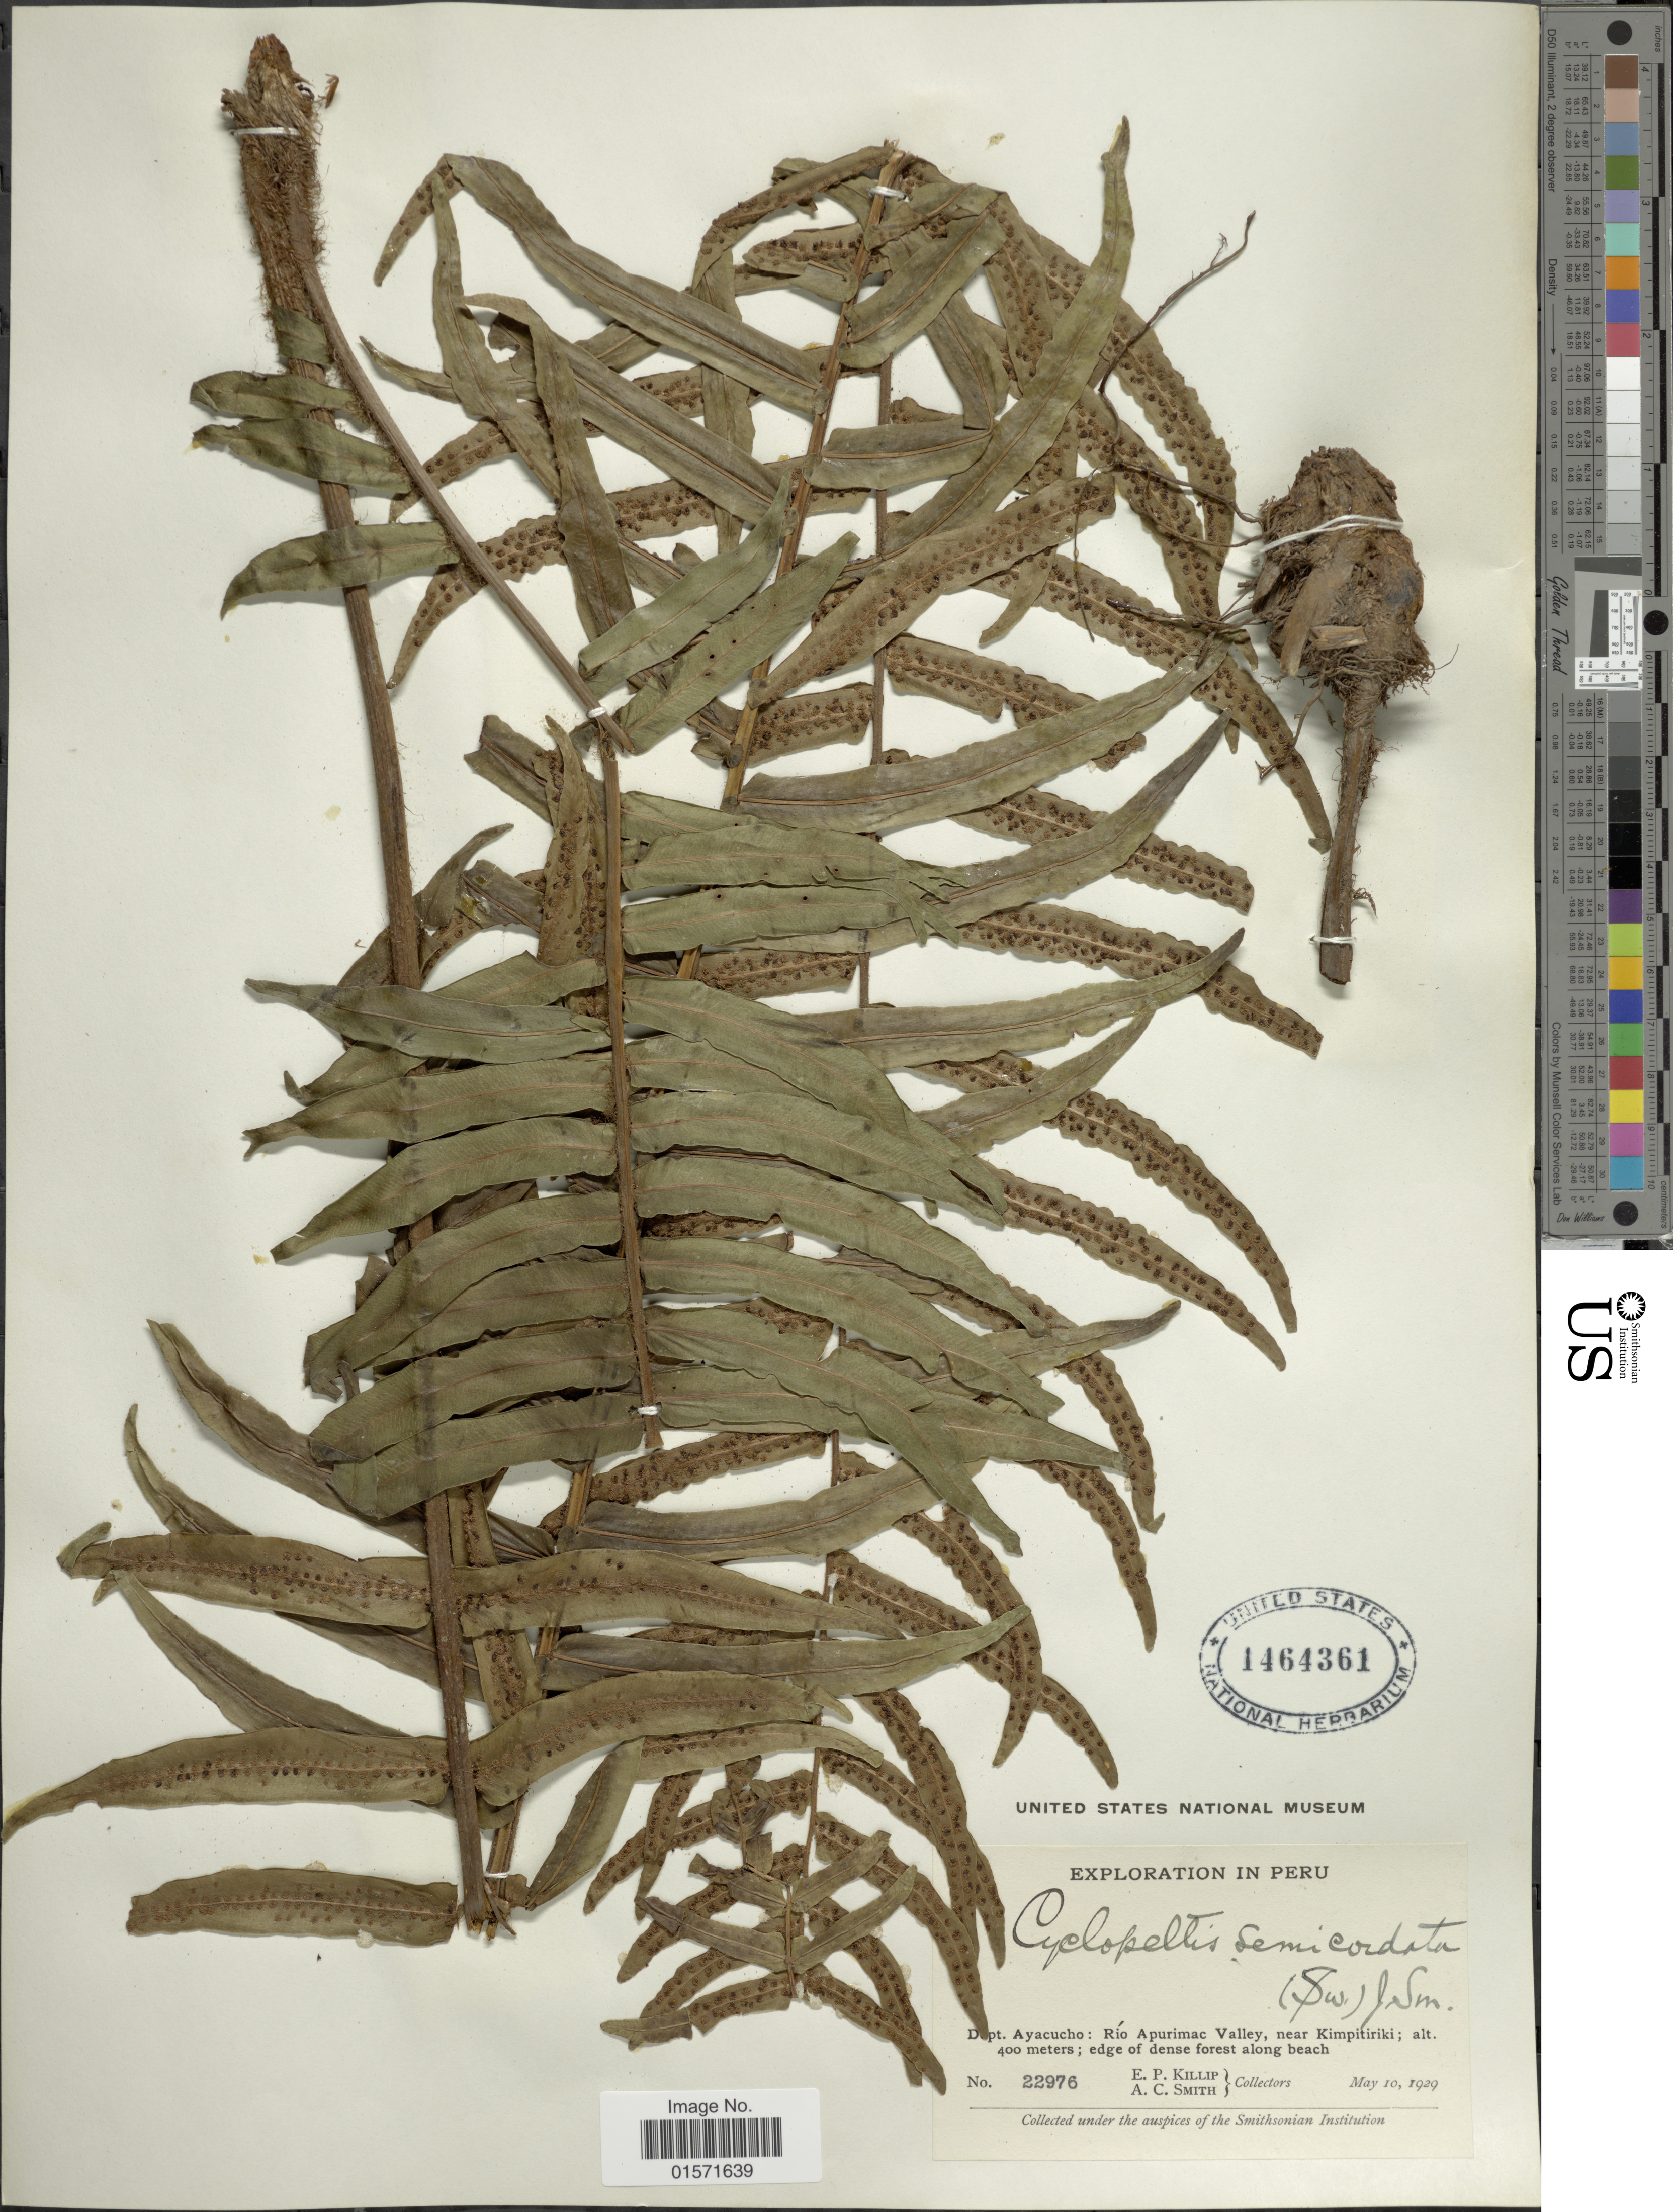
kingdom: Plantae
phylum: Tracheophyta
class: Polypodiopsida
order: Polypodiales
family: Lomariopsidaceae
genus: Cyclopeltis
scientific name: Cyclopeltis semicordata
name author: (Sw.) J. Sm.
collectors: E. P. Killip & A. C. Smith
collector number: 22976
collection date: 1929-05-10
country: Peru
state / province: Ayacucho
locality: Rio Apurimac valley, near Kimpitriki. Edge of dense forest along beah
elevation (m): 400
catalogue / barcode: US 1464361